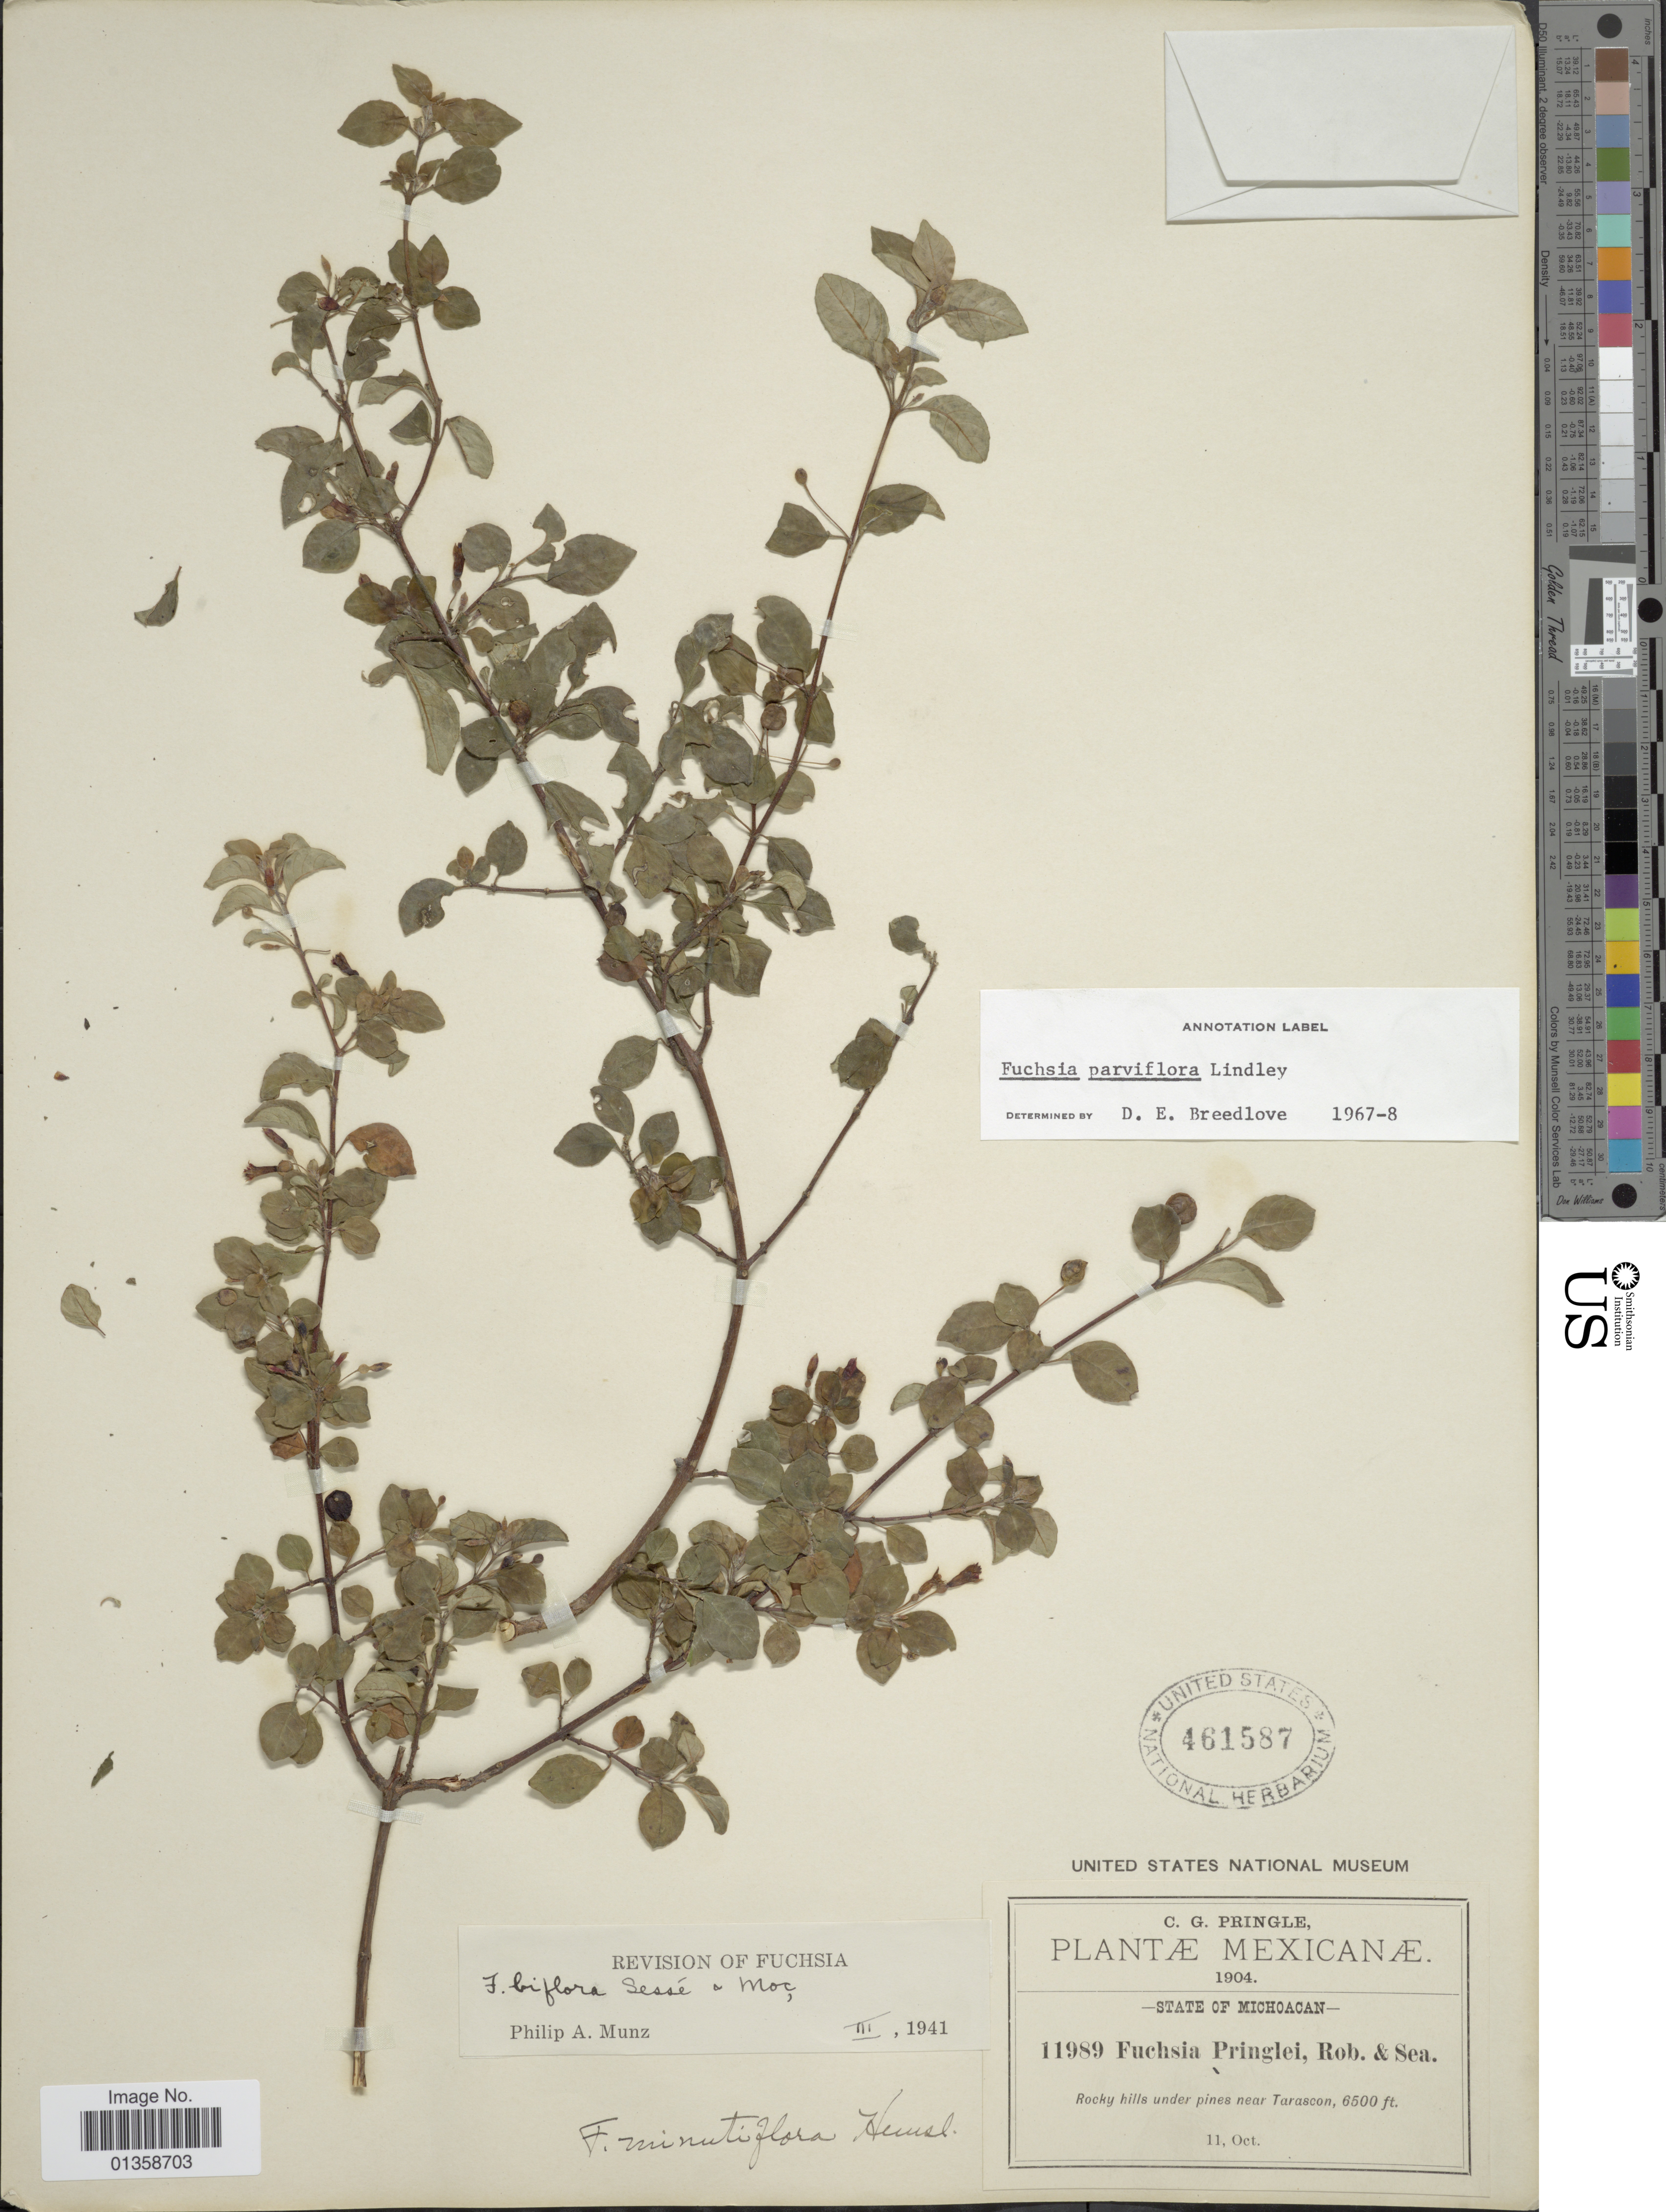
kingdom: Plantae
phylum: Tracheophyta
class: Magnoliopsida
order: Myrtales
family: Onagraceae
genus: Fuchsia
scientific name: Fuchsia cylindracea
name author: Lindl.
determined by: Wagner, W. L., (BOT), Smithsonian Institution - National Museum of Natural History (UNITED STATES)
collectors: C. G. Pringle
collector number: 11989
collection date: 1904-10-11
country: Mexico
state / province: Michoacán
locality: Rocky hills under pines near Tarascon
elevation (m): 1981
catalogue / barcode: US 461587